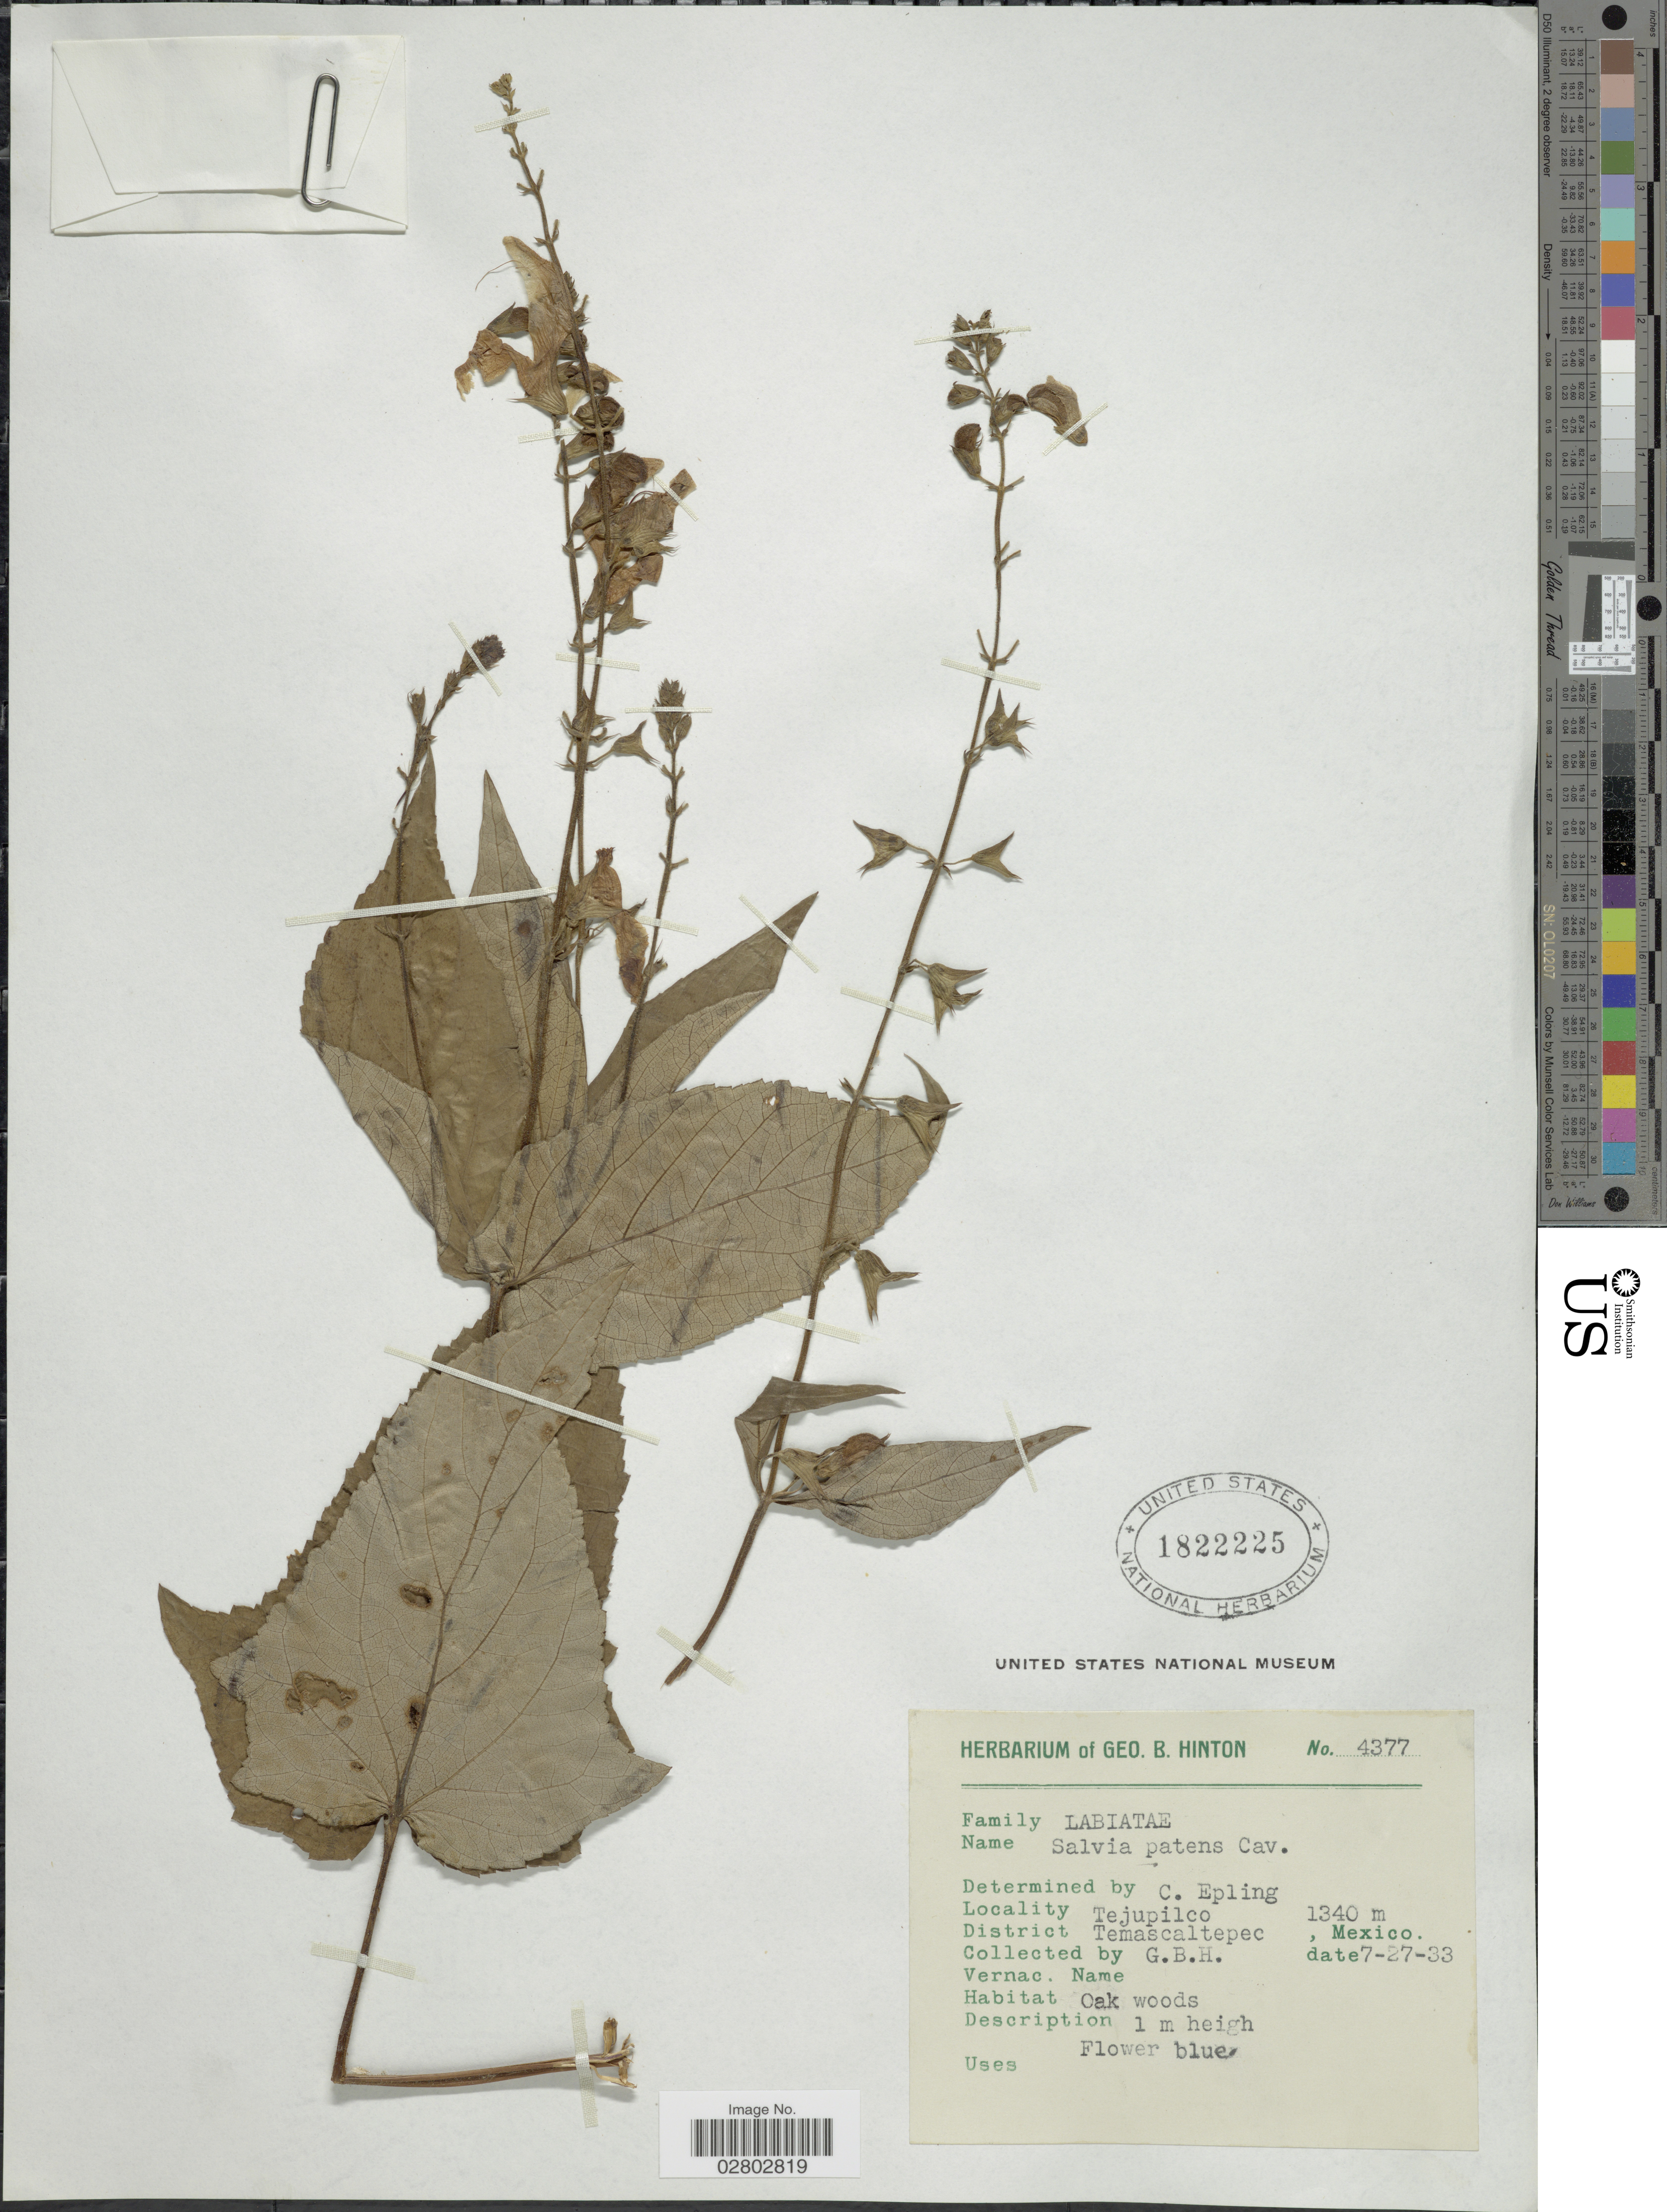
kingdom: Plantae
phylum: Tracheophyta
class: Magnoliopsida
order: Lamiales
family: Lamiaceae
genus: Salvia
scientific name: Salvia patens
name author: Cav.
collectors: G. B. Hinton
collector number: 4377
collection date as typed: Transcribed d/m/y: 27/7/33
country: Mexico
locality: Tejupilco, District Temascaltepec, Mexico.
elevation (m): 1340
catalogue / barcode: US 1822225